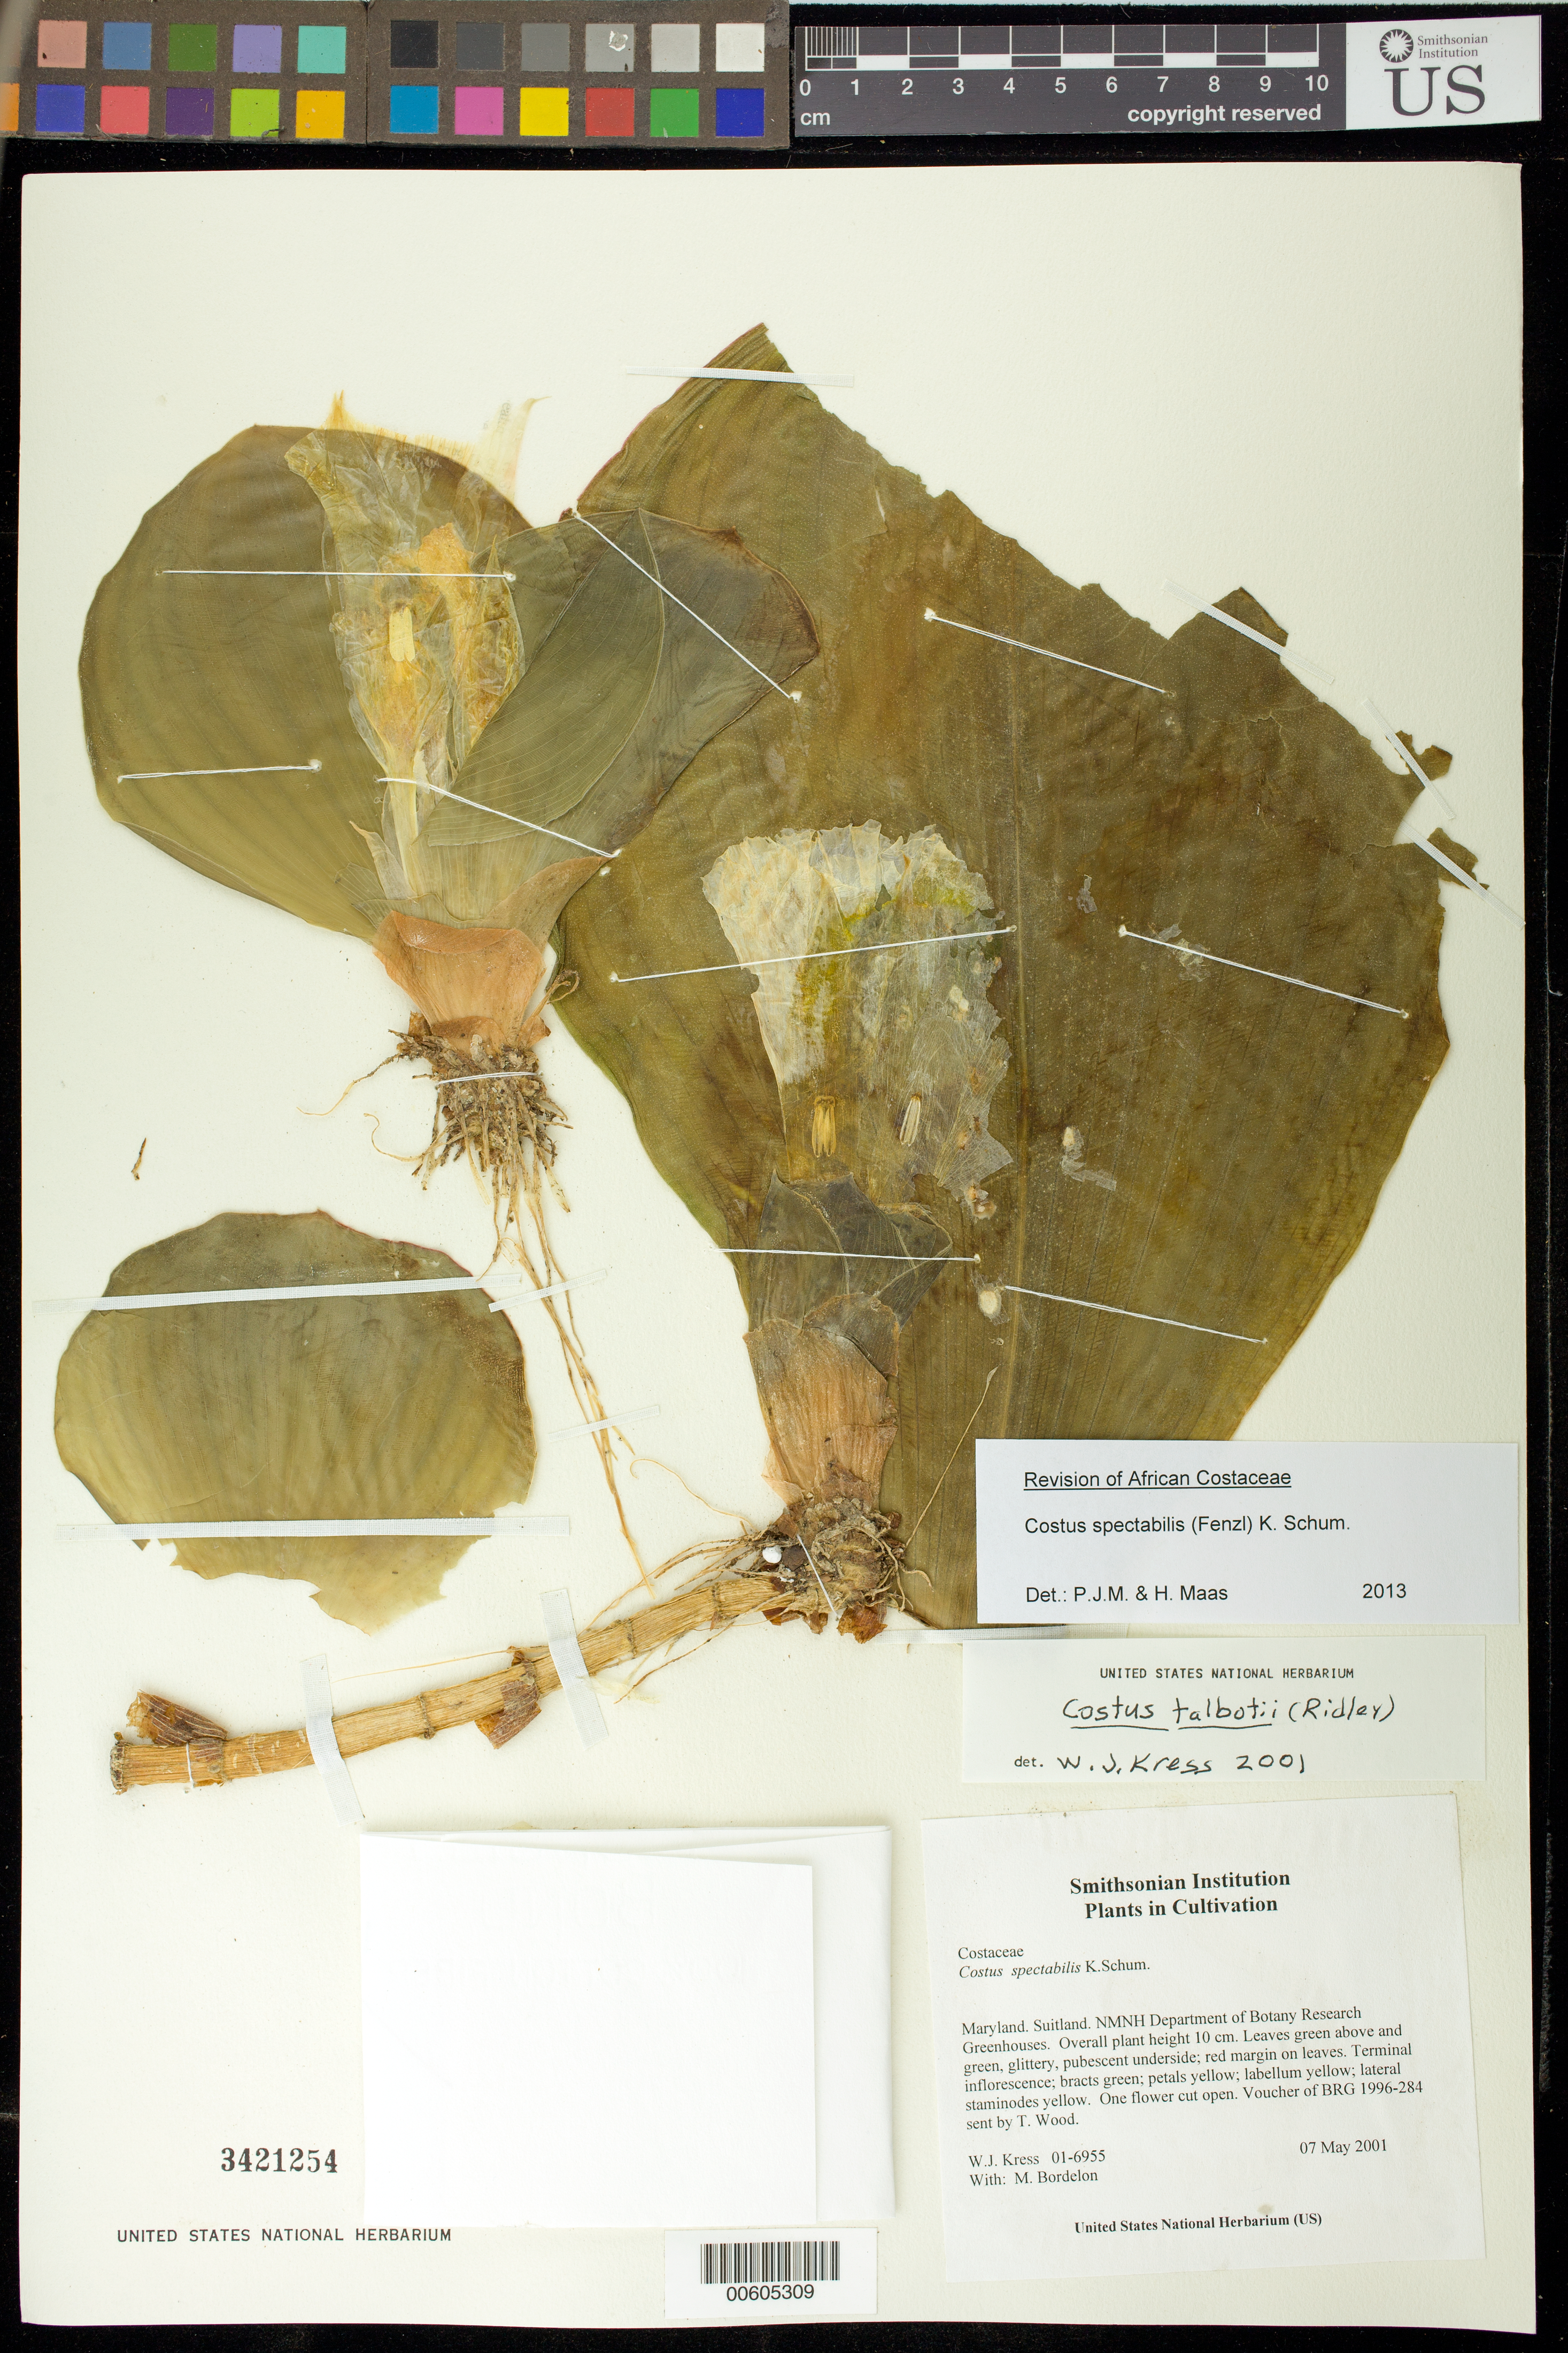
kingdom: Plantae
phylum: Tracheophyta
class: Liliopsida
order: Zingiberales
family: Costaceae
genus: Costus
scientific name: Costus spectabilis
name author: K. Schum.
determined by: Maas, Paul J.; Maas van de Kamer, H.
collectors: W. J. Kress & M. Bordelon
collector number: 01-6955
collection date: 2001-05-07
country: United States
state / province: Maryland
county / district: Prince George's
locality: NMNH Botany Research Greenhouses. Suitland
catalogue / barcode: US 3421254